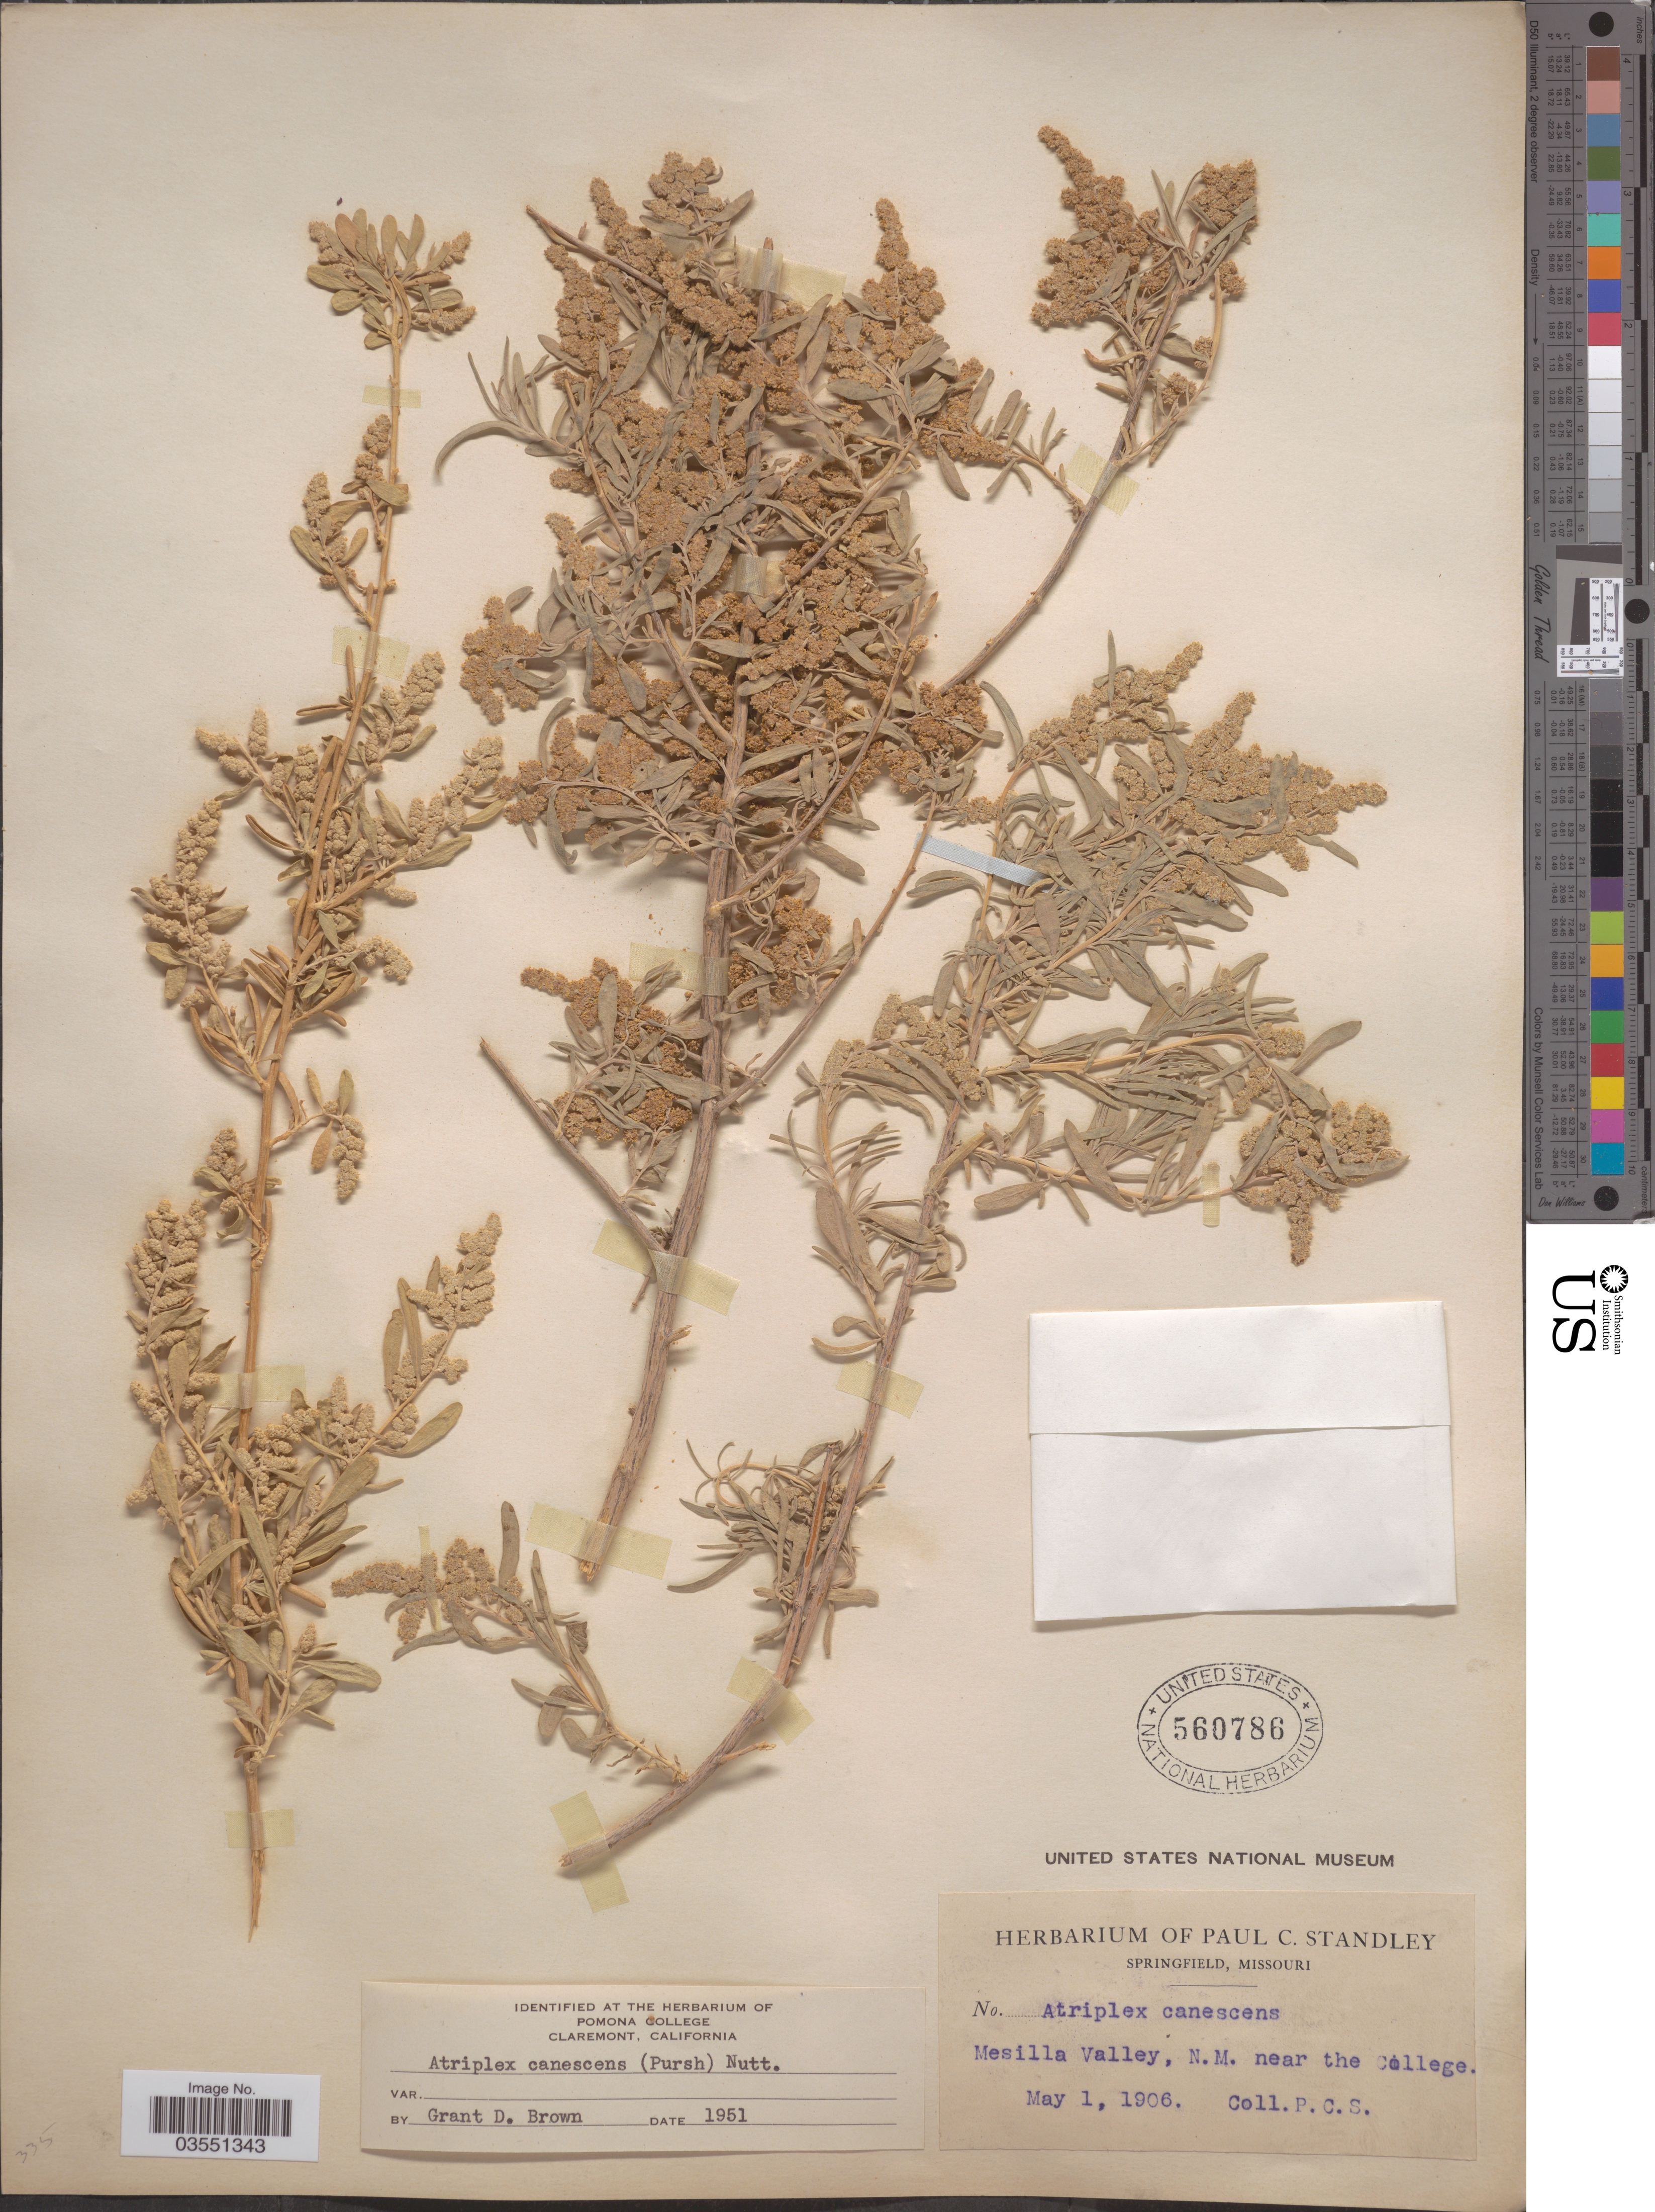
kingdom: Plantae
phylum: Tracheophyta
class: Magnoliopsida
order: Caryophyllales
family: Amaranthaceae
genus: Atriplex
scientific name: Atriplex canescens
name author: (Pursh) Nutt.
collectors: P. C. Standley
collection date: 1906-05-01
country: United States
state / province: New Mexico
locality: Mesilla Valley, near the College.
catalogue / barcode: US 560786